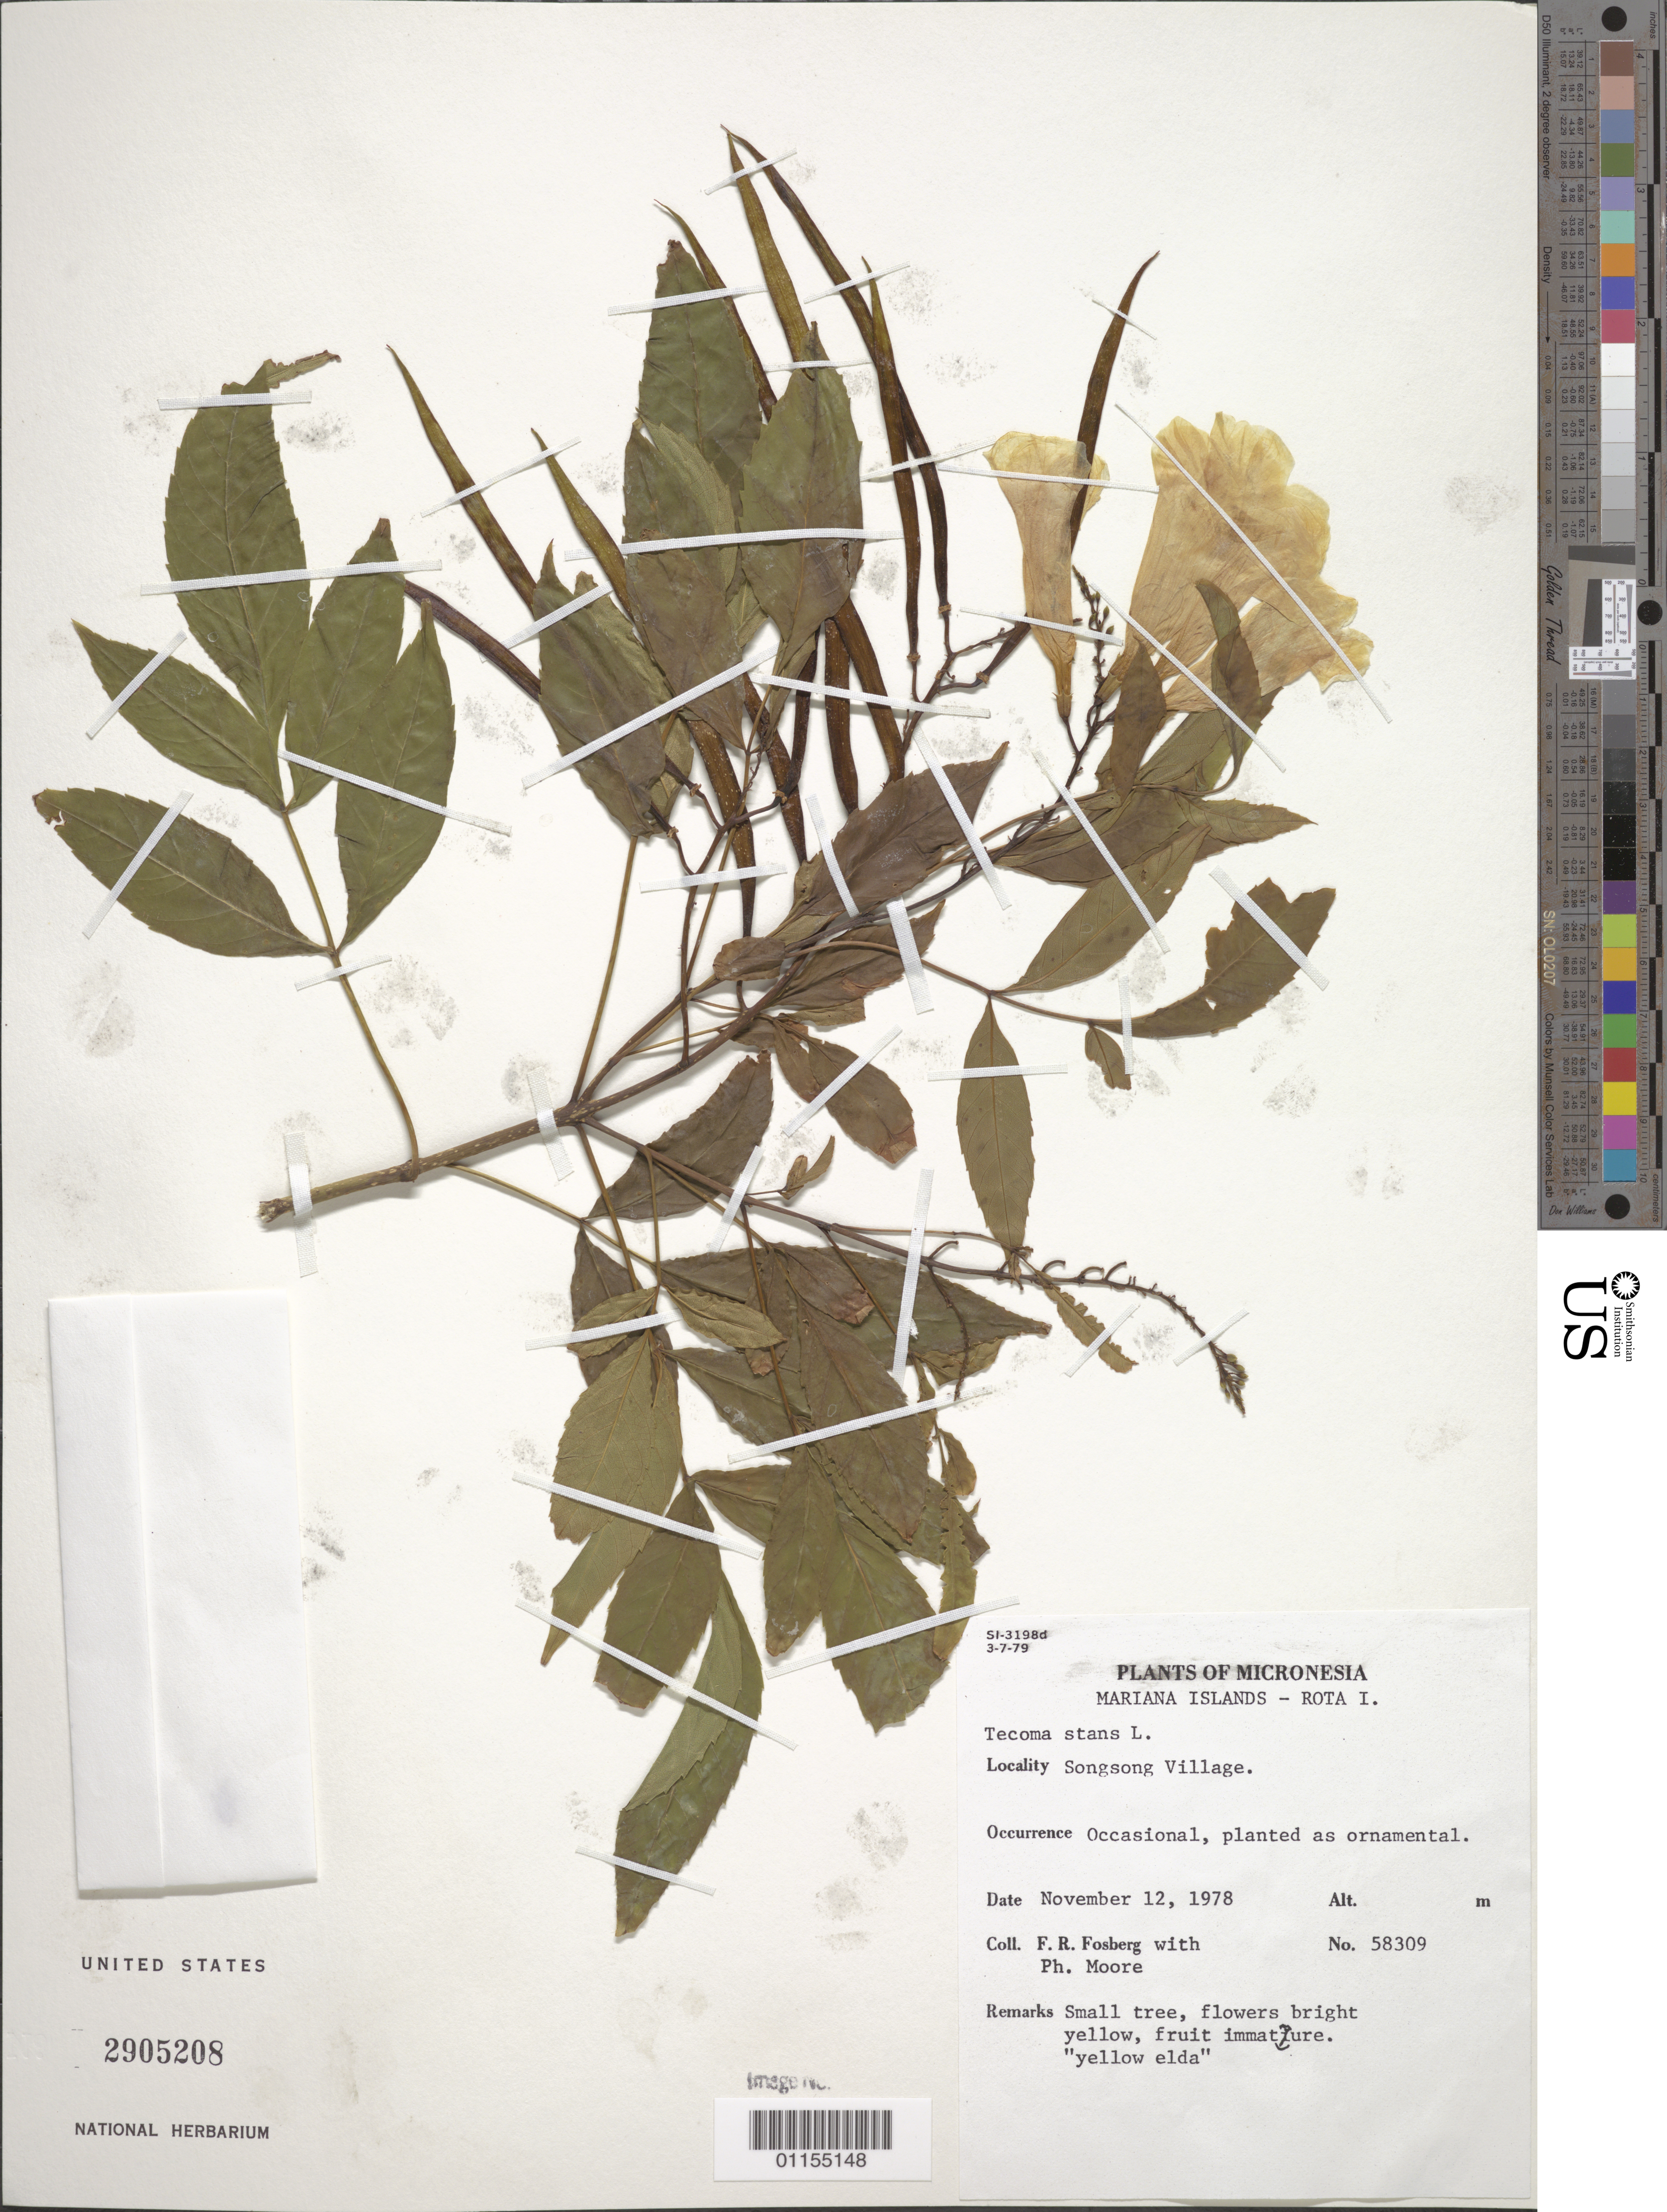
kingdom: Plantae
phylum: Tracheophyta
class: Magnoliopsida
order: Lamiales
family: Bignoniaceae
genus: Tecoma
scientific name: Tecoma stans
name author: (L.) Juss. ex Kunth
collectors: F. R. Fosberg & P. H. Moore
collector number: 58309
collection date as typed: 12 Nov 1978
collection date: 1978-11-12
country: Northern Mariana Islands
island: Rota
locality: Songsong Village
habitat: Planted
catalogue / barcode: US 2905208